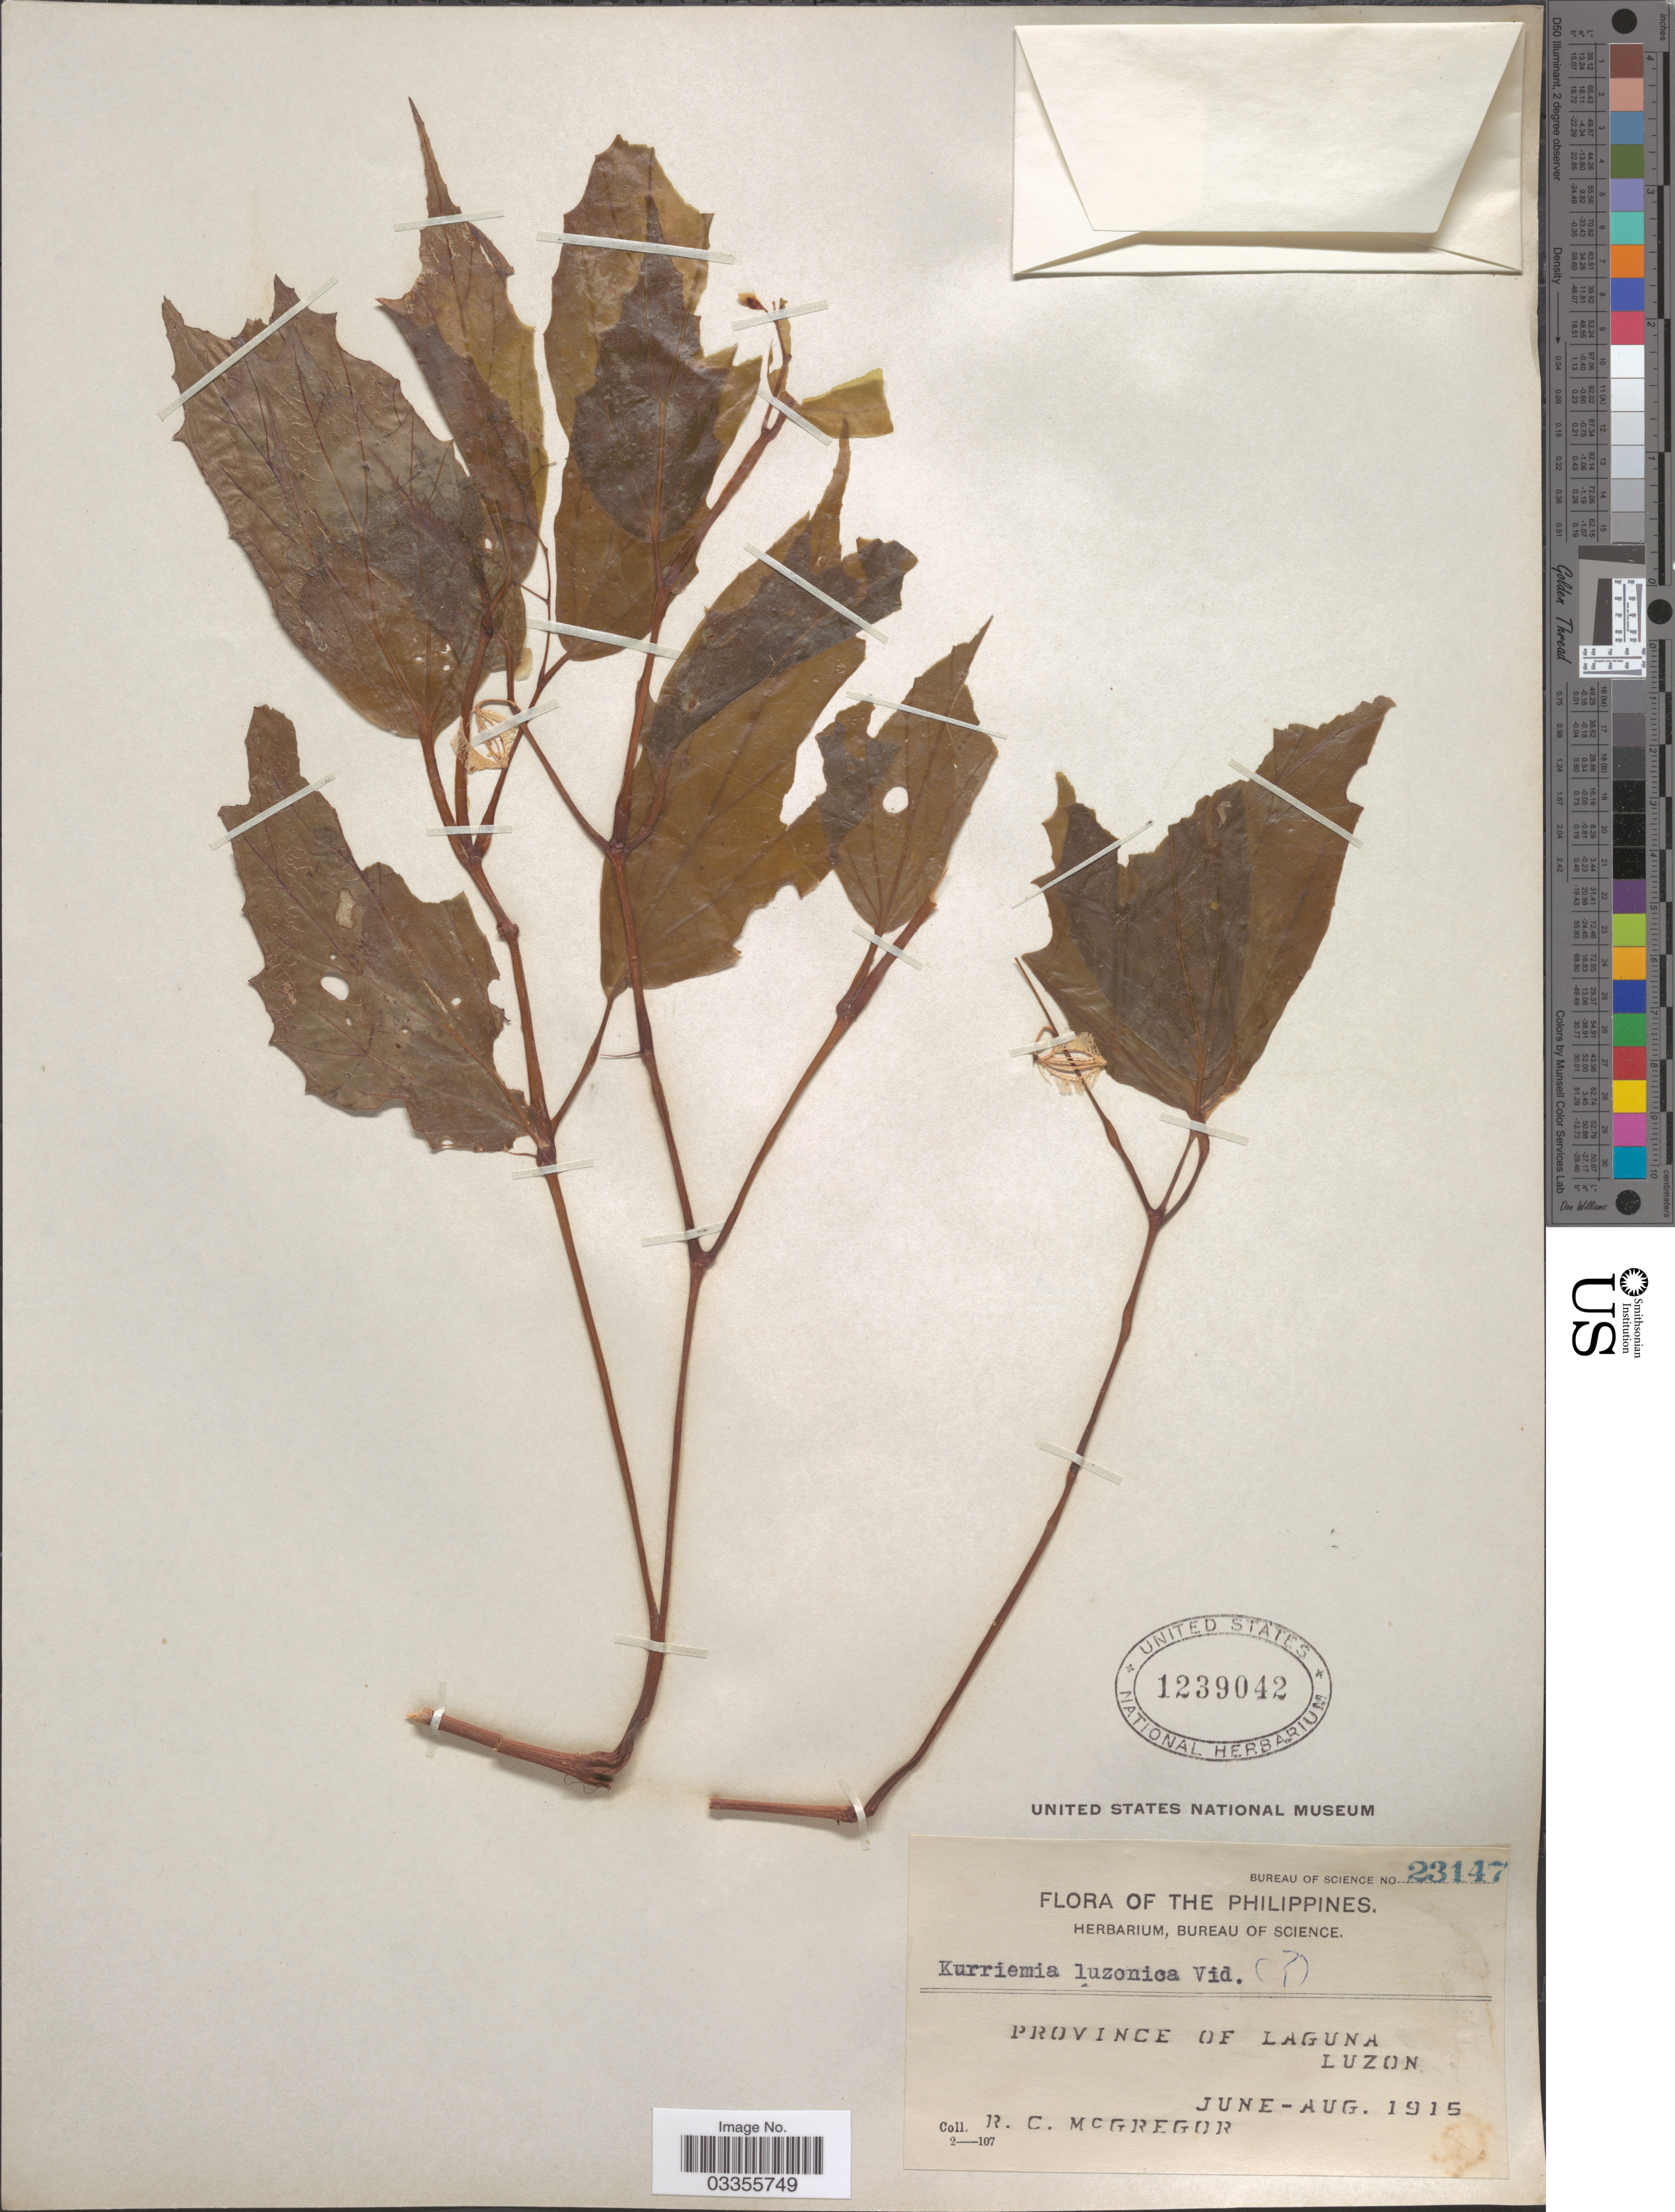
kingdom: Plantae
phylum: Tracheophyta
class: Magnoliopsida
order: Malpighiales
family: Centroplacaceae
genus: Bhesa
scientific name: Bhesa paniculata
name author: (Wall.) Arn.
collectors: R. C. McGregor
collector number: Bureau of Science 23147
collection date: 1915-06/1915-08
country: Philippines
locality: Province of Laguna. Luzon.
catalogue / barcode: US 1239042